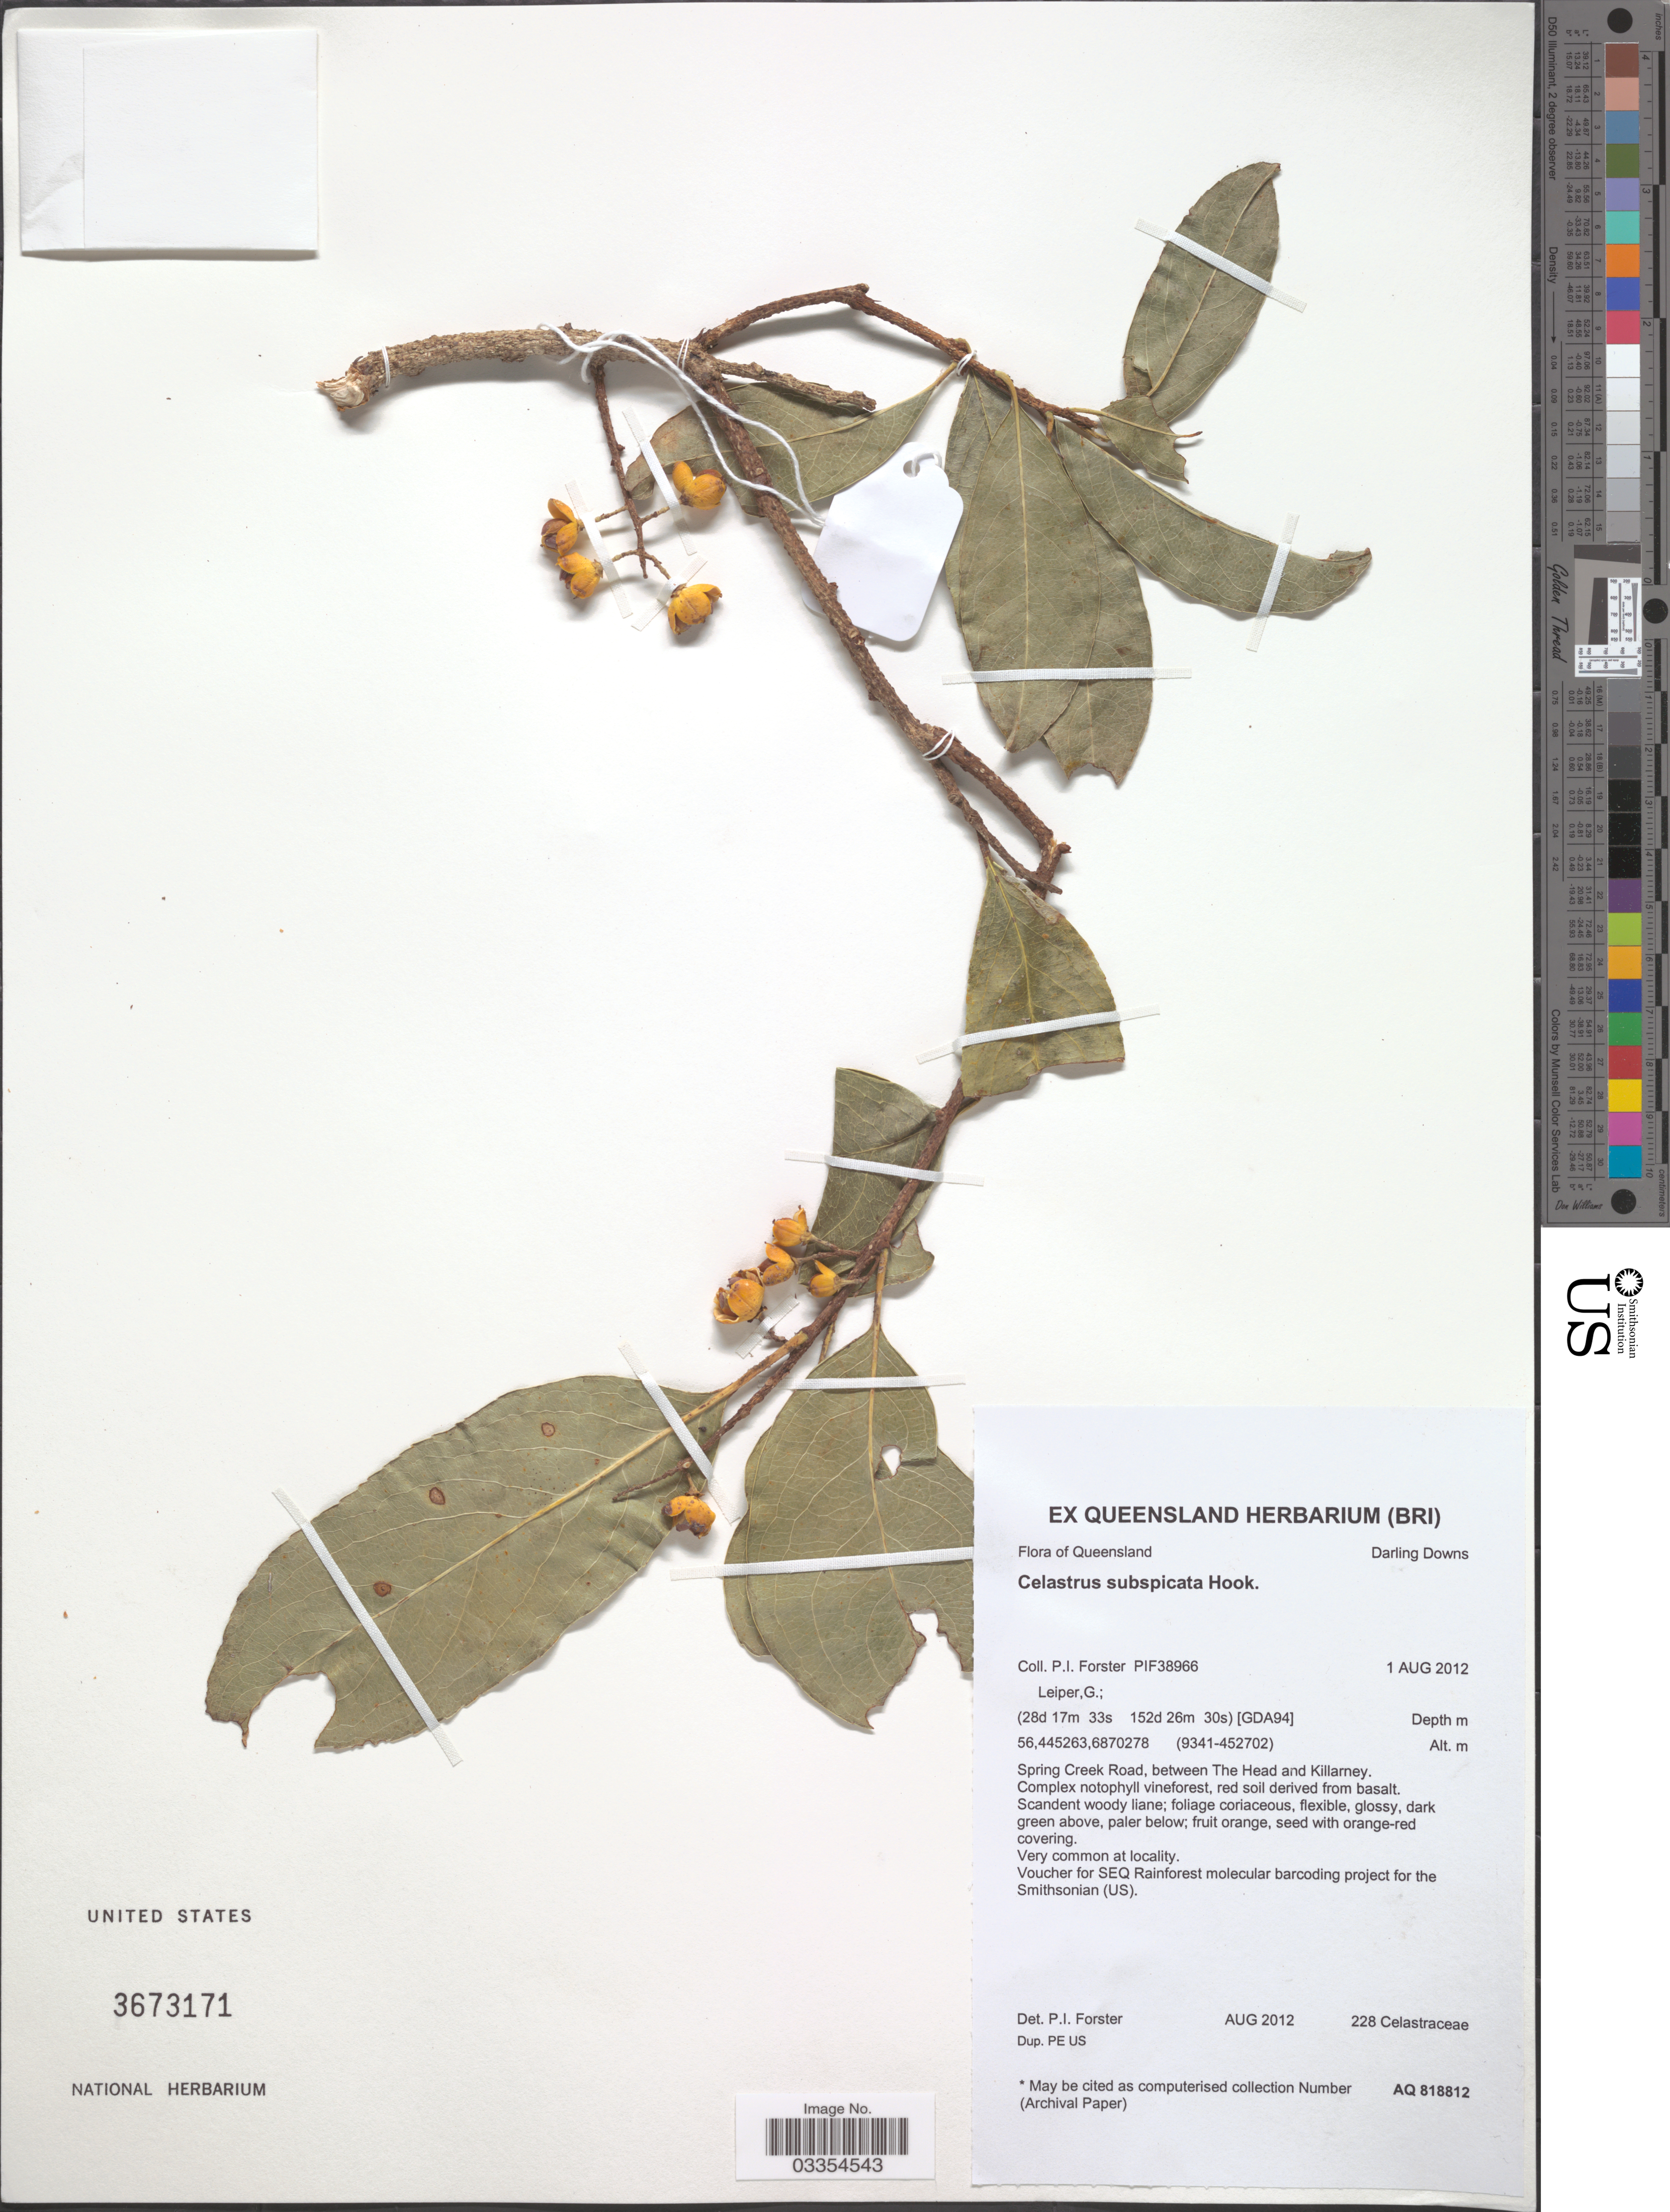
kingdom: Plantae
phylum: Tracheophyta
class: Magnoliopsida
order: Celastrales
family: Celastraceae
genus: Celastrus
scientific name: Celastrus subspicatus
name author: Hook.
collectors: P. Forster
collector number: PIF38966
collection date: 2012-08-01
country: Australia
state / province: Queensland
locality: Darling Downs, Spring Creek Road, between The Head of Killarney, [GHA94].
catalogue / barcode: US 3673171